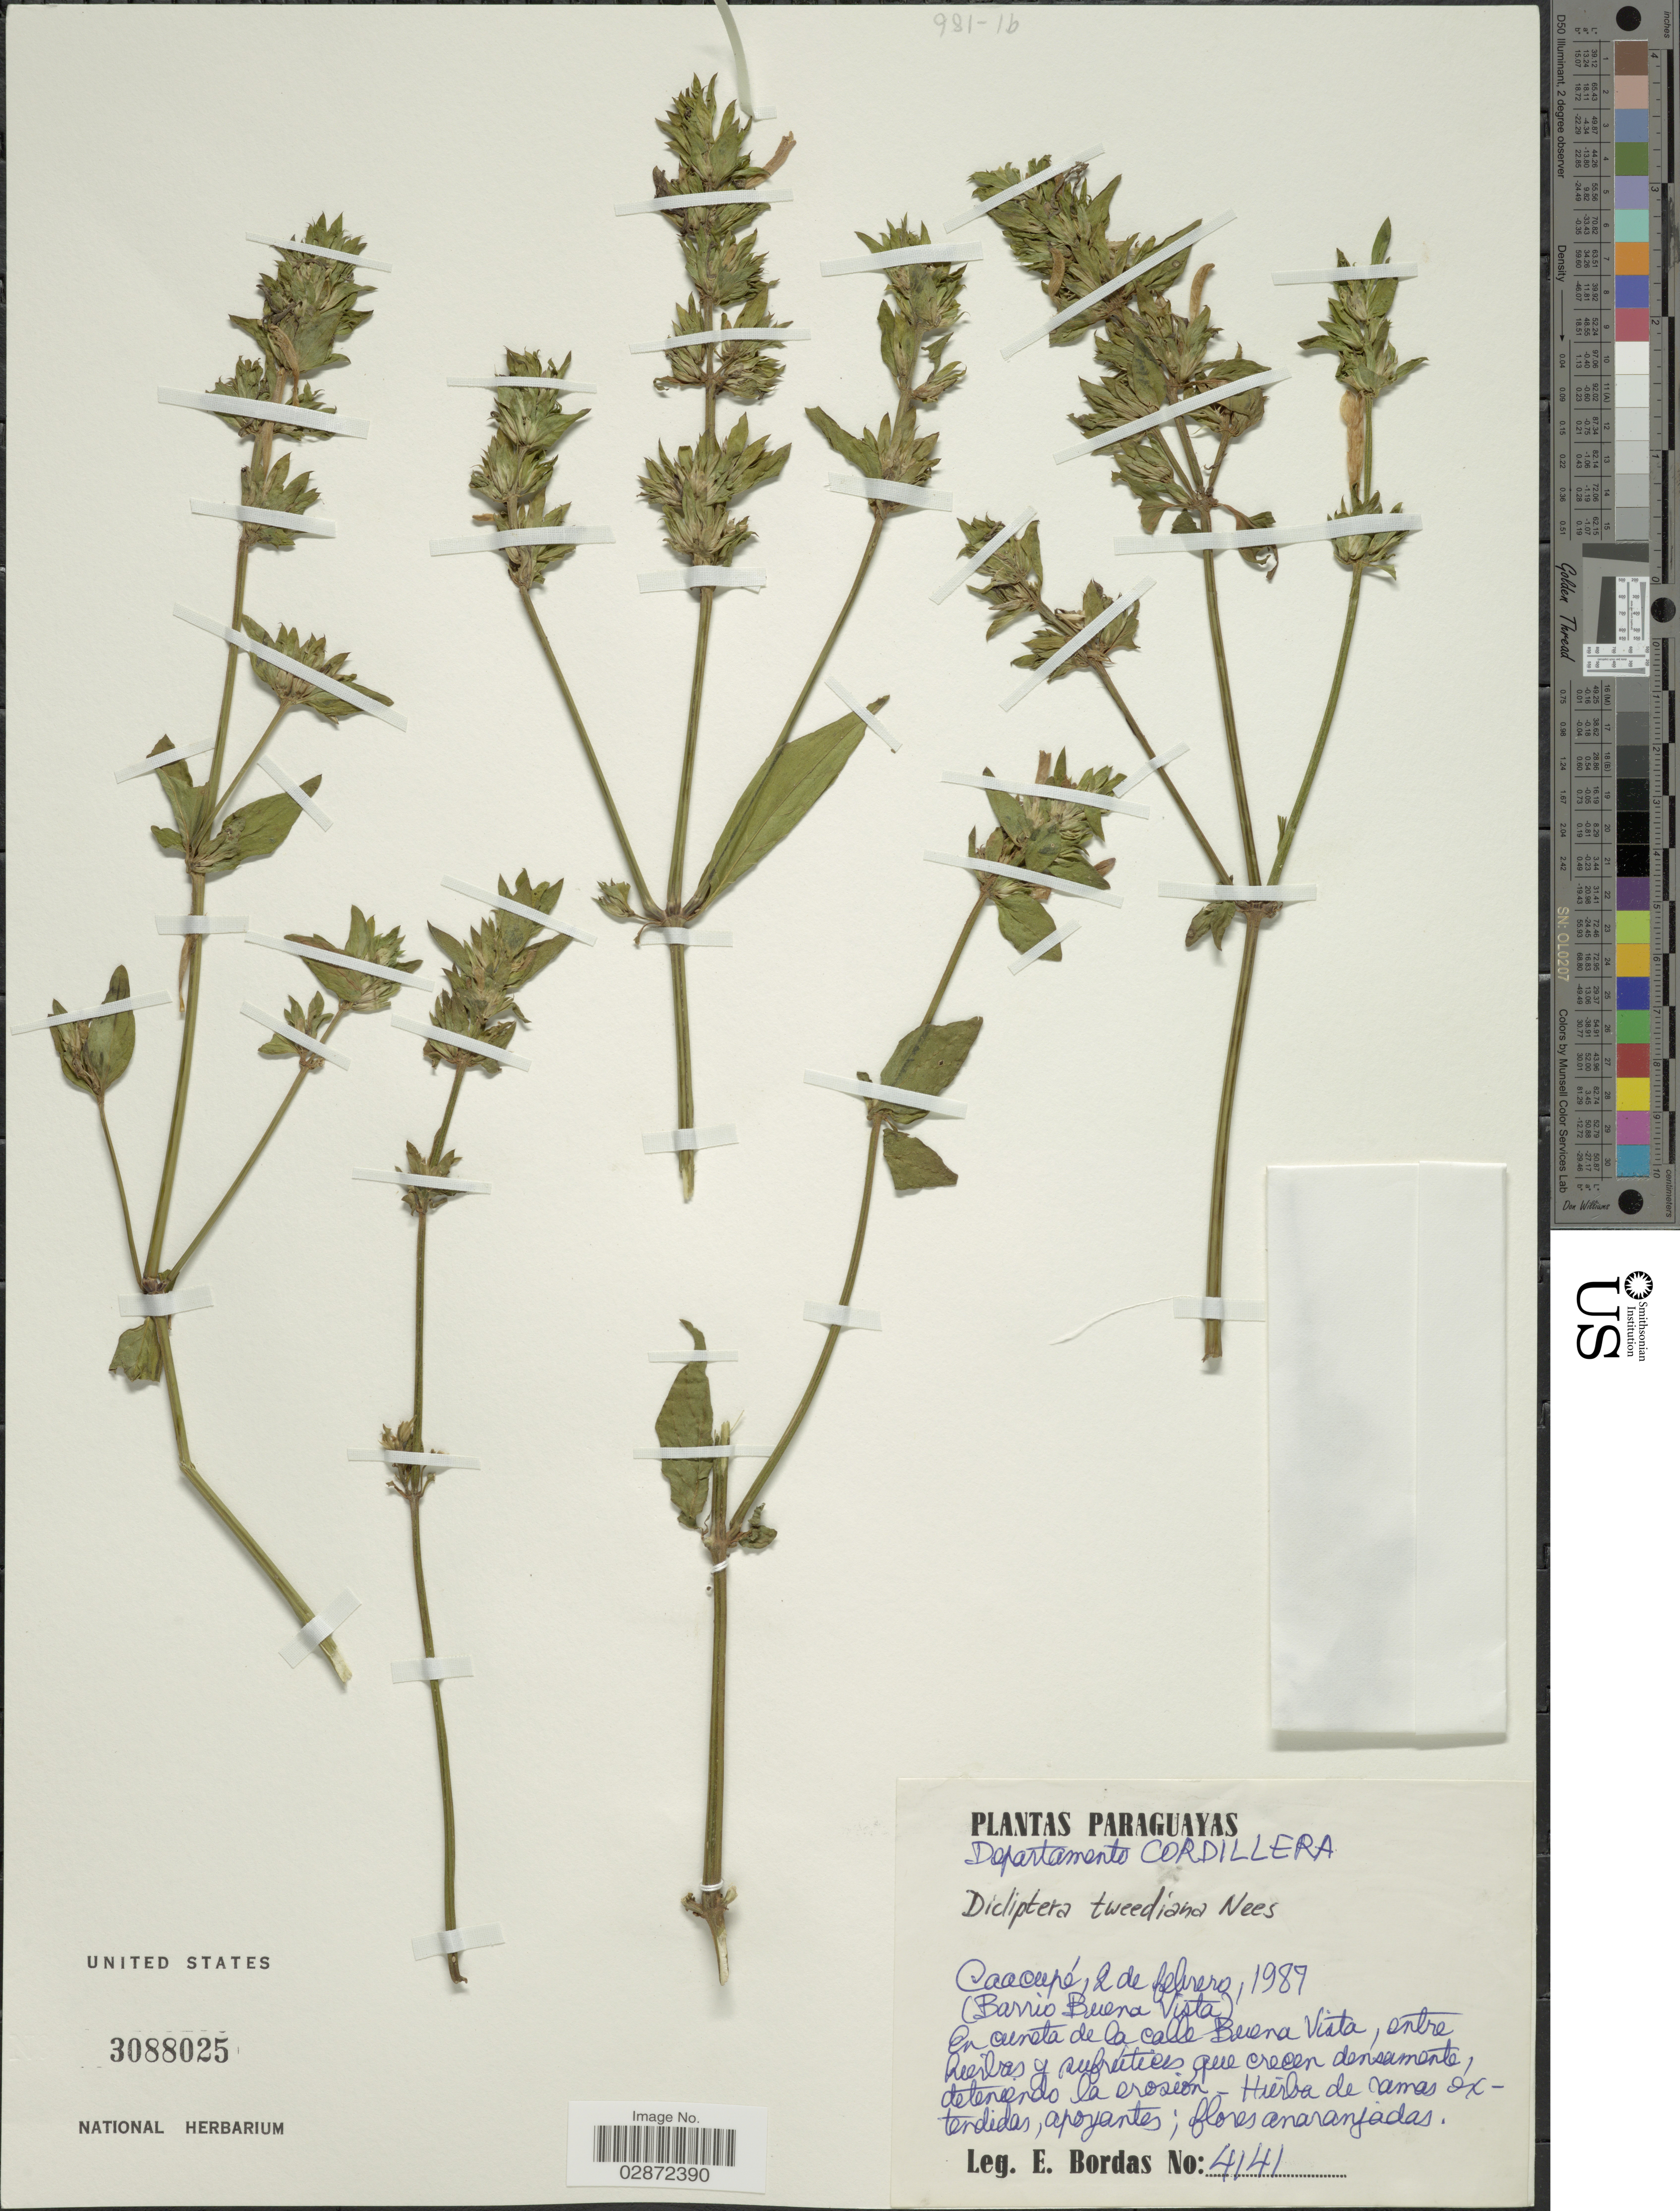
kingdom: Plantae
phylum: Tracheophyta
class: Magnoliopsida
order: Lamiales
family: Acanthaceae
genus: Dicliptera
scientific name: Dicliptera squarrosa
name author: Nees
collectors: E. Bordas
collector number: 4141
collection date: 1989-02-02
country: Paraguay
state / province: Cordillera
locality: Departamento Cordillera. Caacupé. (Barrio Buena Vista). En cuneta de la calle Buena Vista.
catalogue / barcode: US 3088025